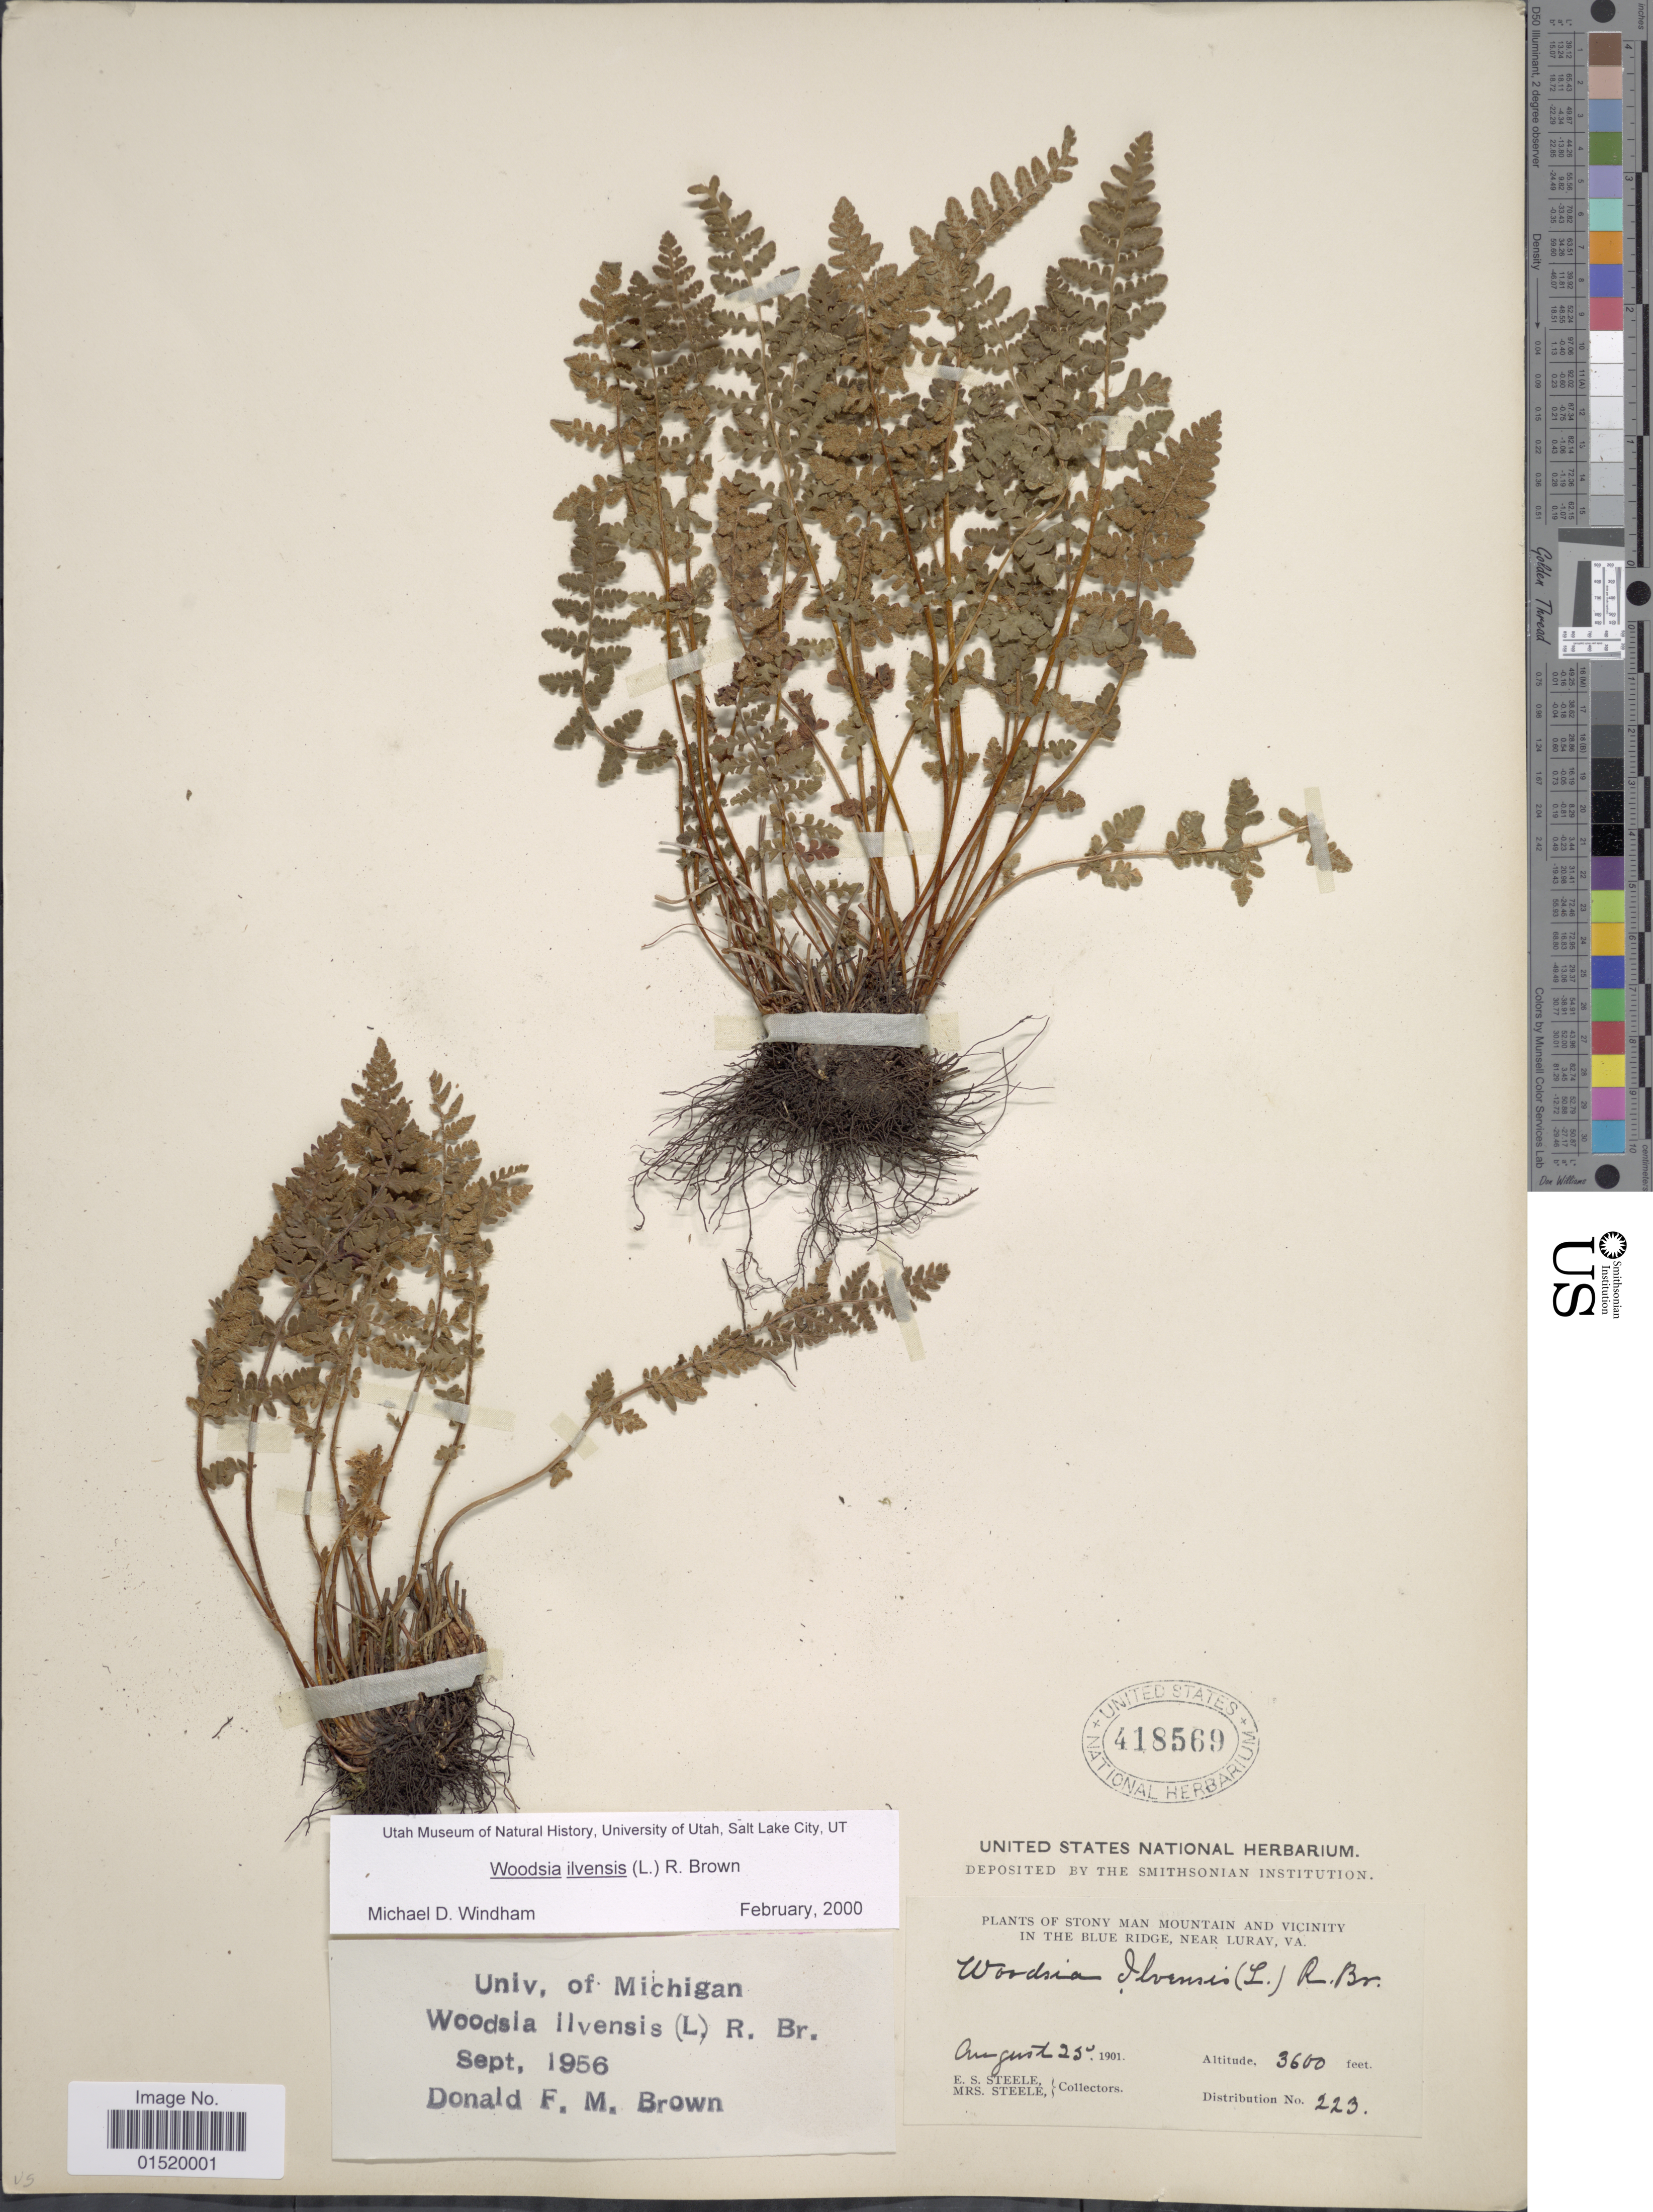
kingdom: Plantae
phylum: Tracheophyta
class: Polypodiopsida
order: Polypodiales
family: Woodsiaceae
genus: Woodsia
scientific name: Woodsia ilvensis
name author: (L.) R. Br.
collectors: E. Steele & Mrs. E. S. Steele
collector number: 223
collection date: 1901-08-25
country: United States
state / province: Virginia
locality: Stony man mountain and vicinity in the blue ridge, near Luray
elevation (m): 1097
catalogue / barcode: US 418569